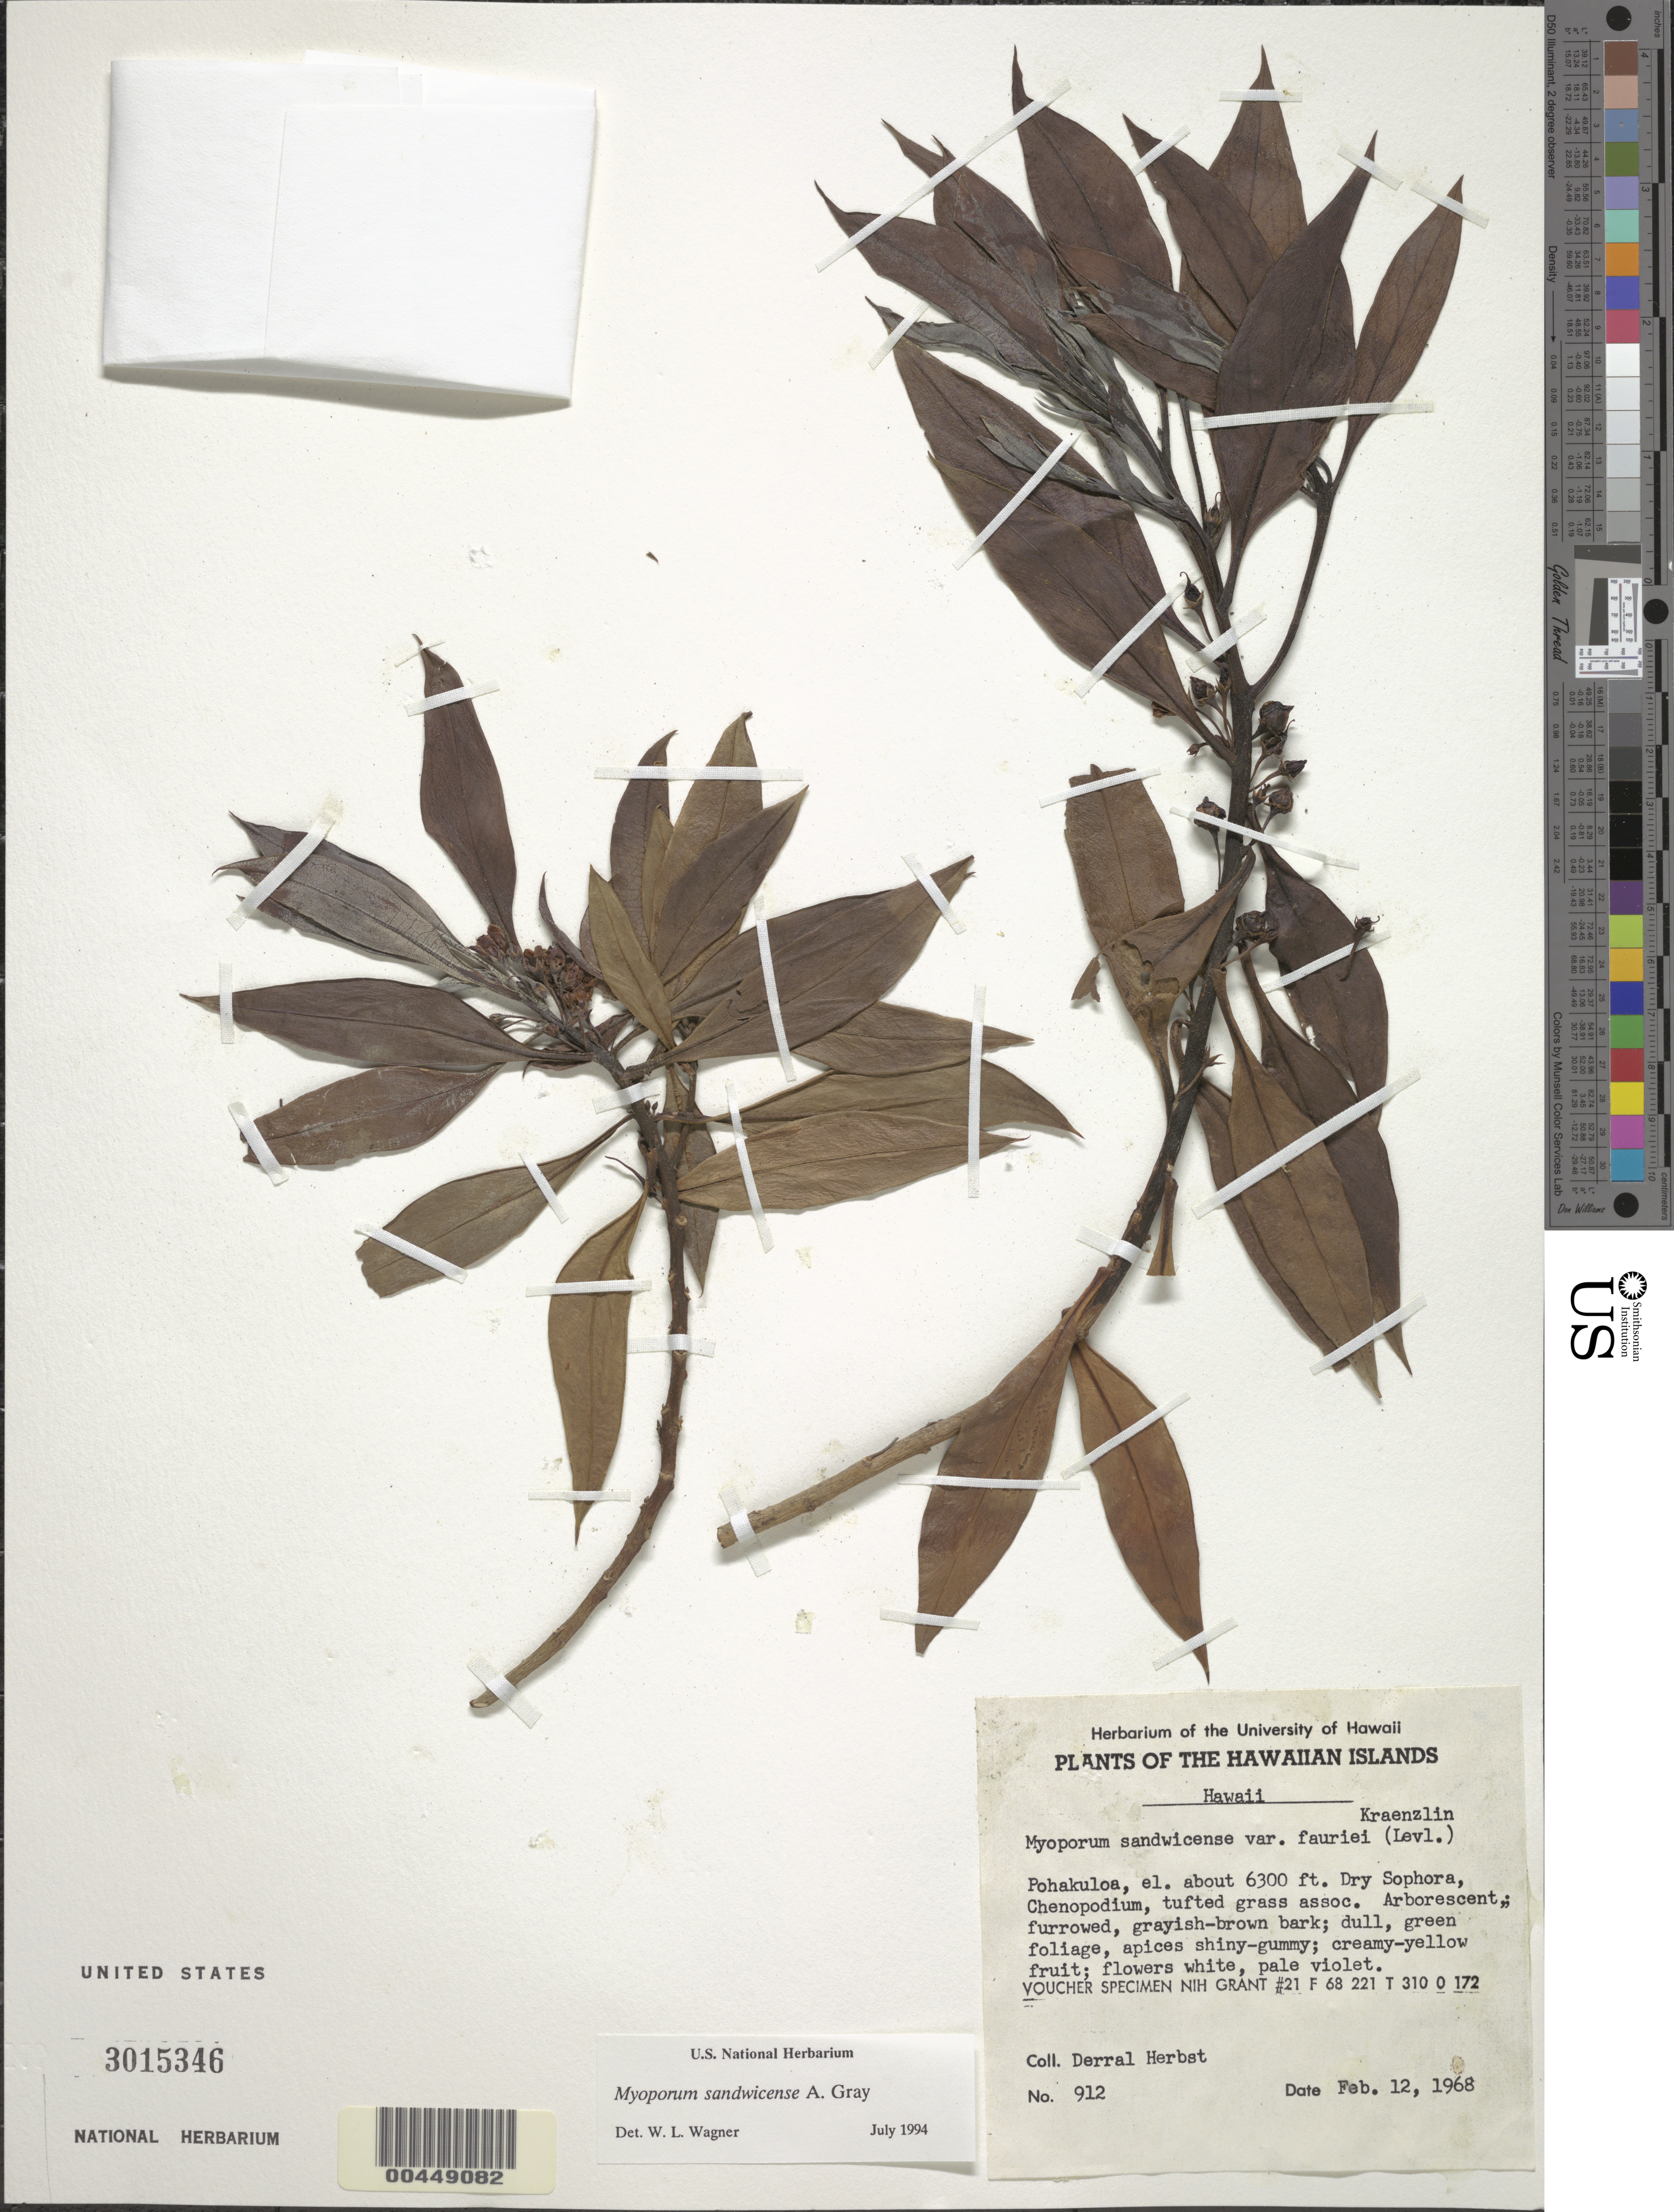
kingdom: Plantae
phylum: Tracheophyta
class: Magnoliopsida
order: Lamiales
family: Scrophulariaceae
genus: Myoporum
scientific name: Myoporum sandwicense subsp. sandwicense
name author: A. Gray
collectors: D. R. Herbst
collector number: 912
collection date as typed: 12 Feb 1968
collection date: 1968-02-12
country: United States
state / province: Hawaii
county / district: Hawaii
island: Hawaii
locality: Pohakuloa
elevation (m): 1920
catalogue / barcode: US 3015346